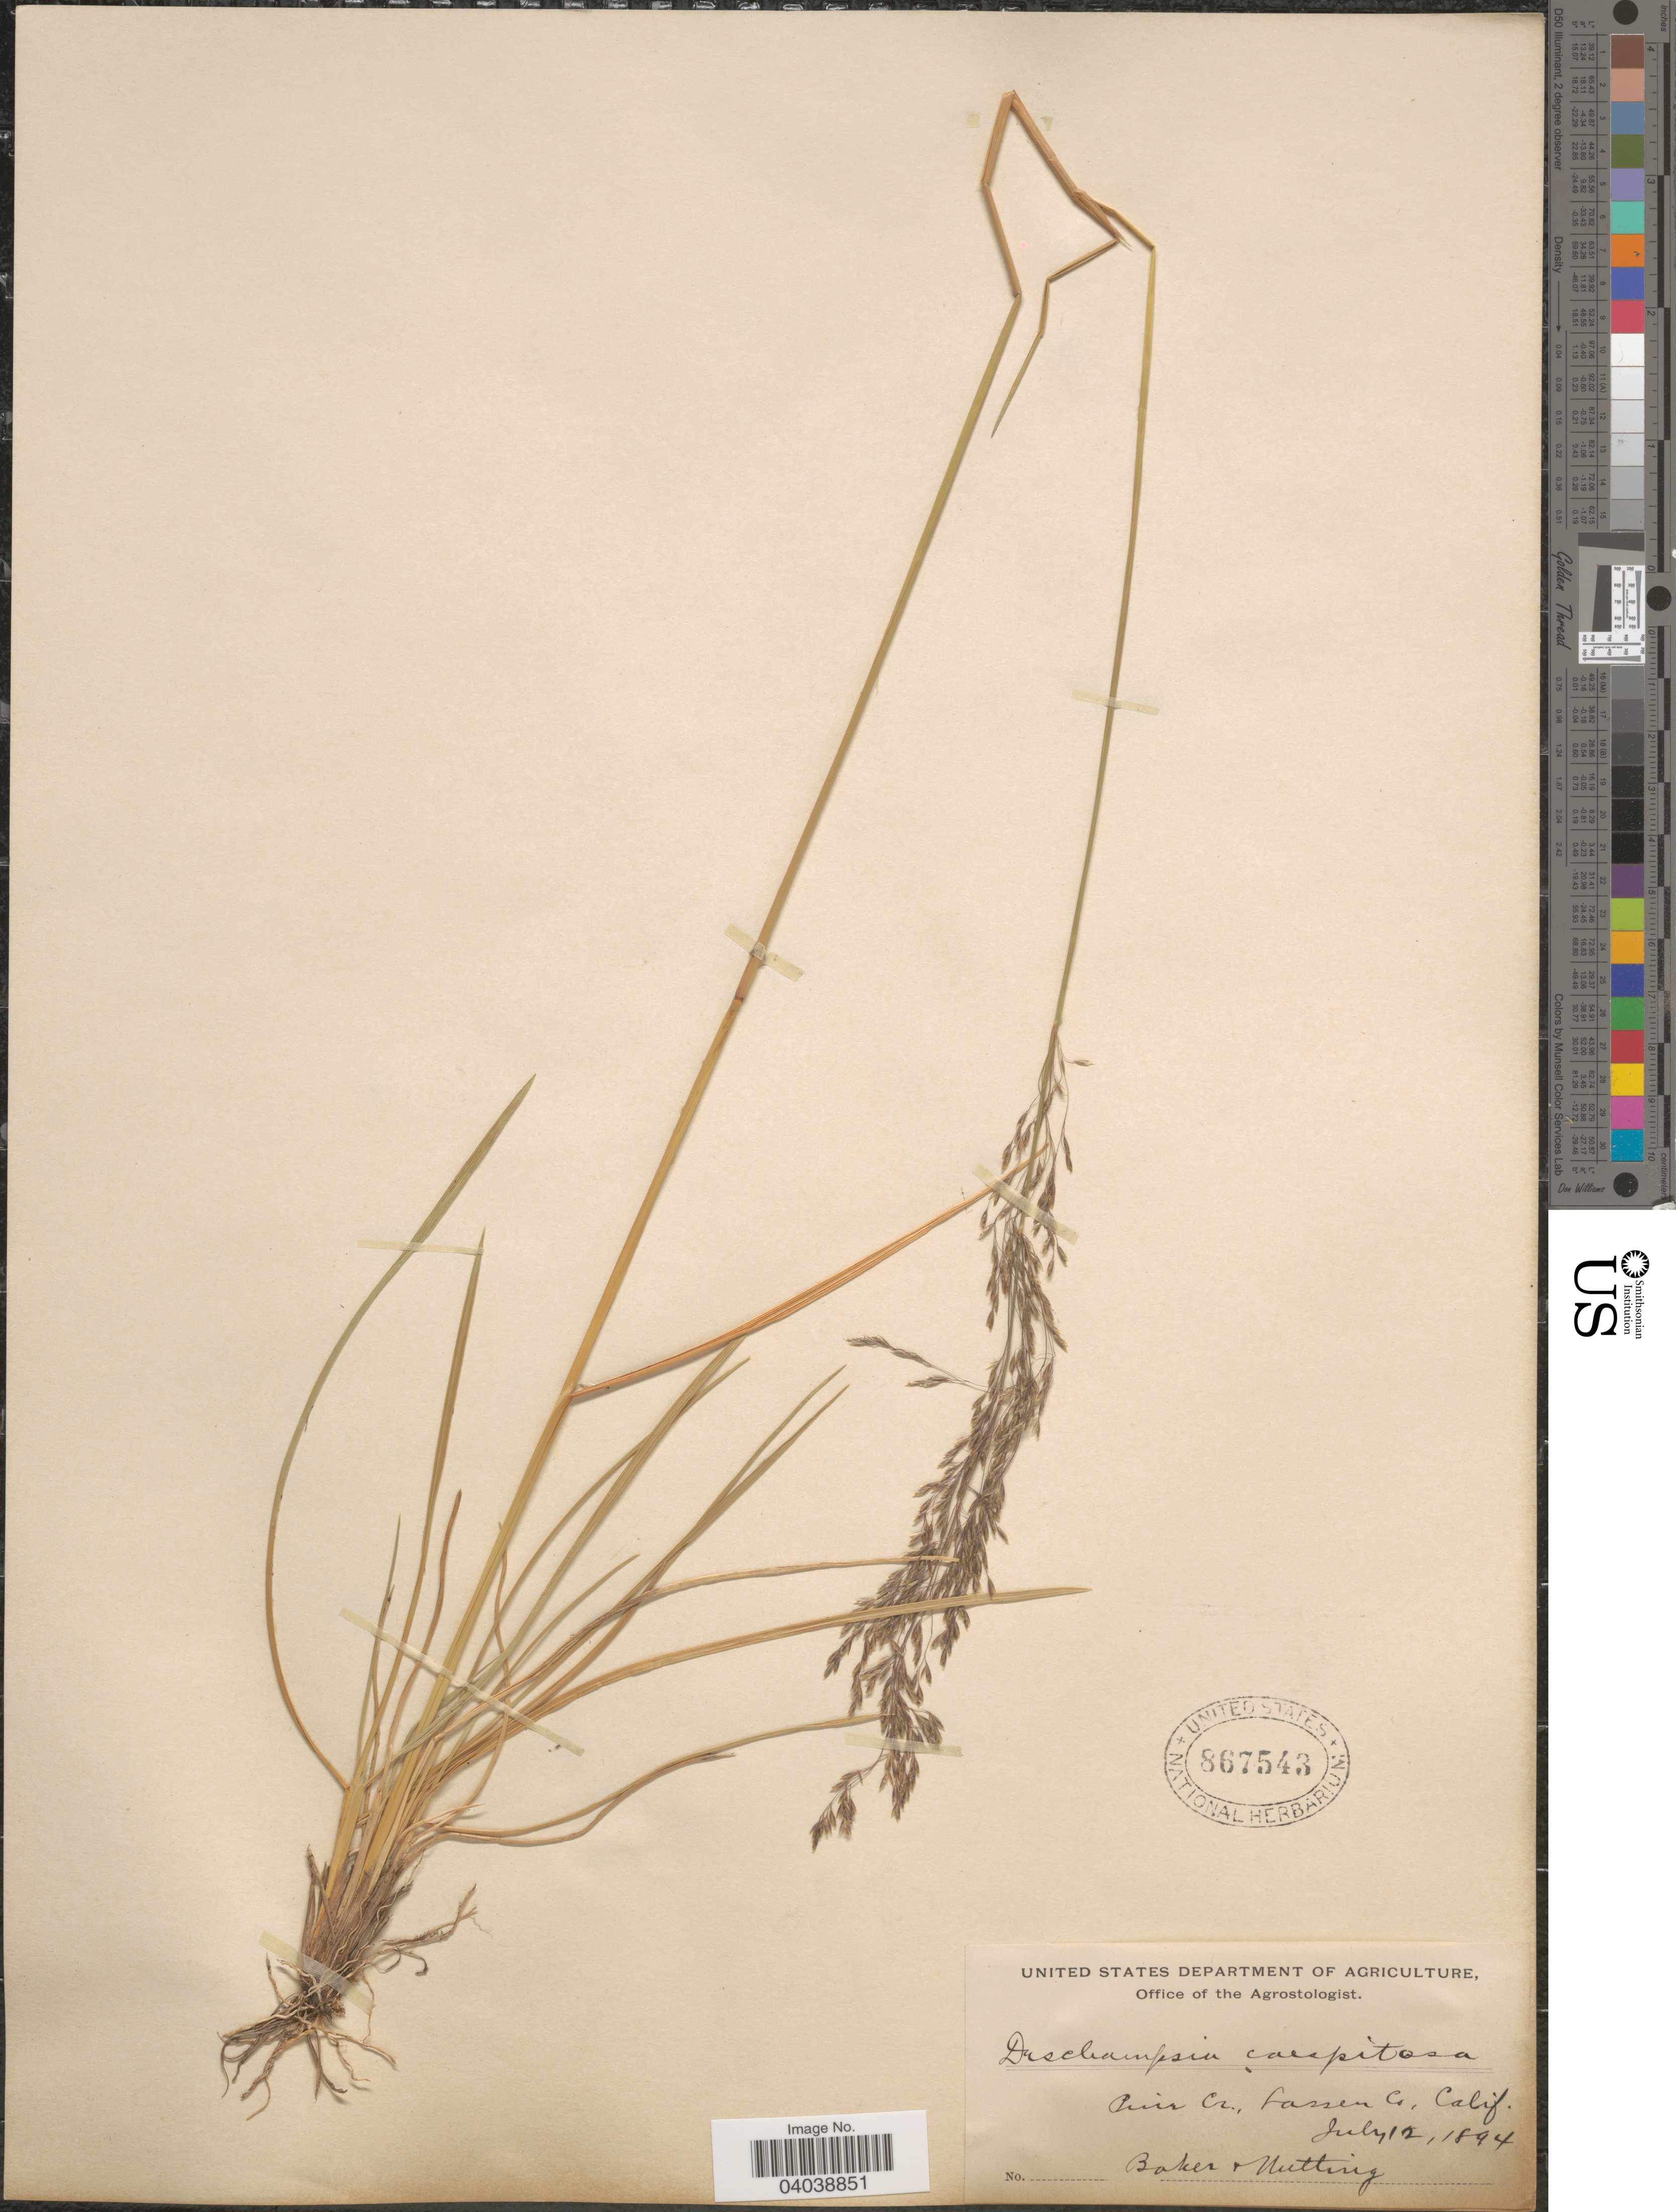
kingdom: Plantae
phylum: Tracheophyta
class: Liliopsida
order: Poales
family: Poaceae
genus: Deschampsia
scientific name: Deschampsia cespitosa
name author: (L.) P. Beauv.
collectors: -- Baker & Nutting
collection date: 1894-07-12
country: United States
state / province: California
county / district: Lassen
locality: Pine Cr., Lassen Co.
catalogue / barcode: US 867543